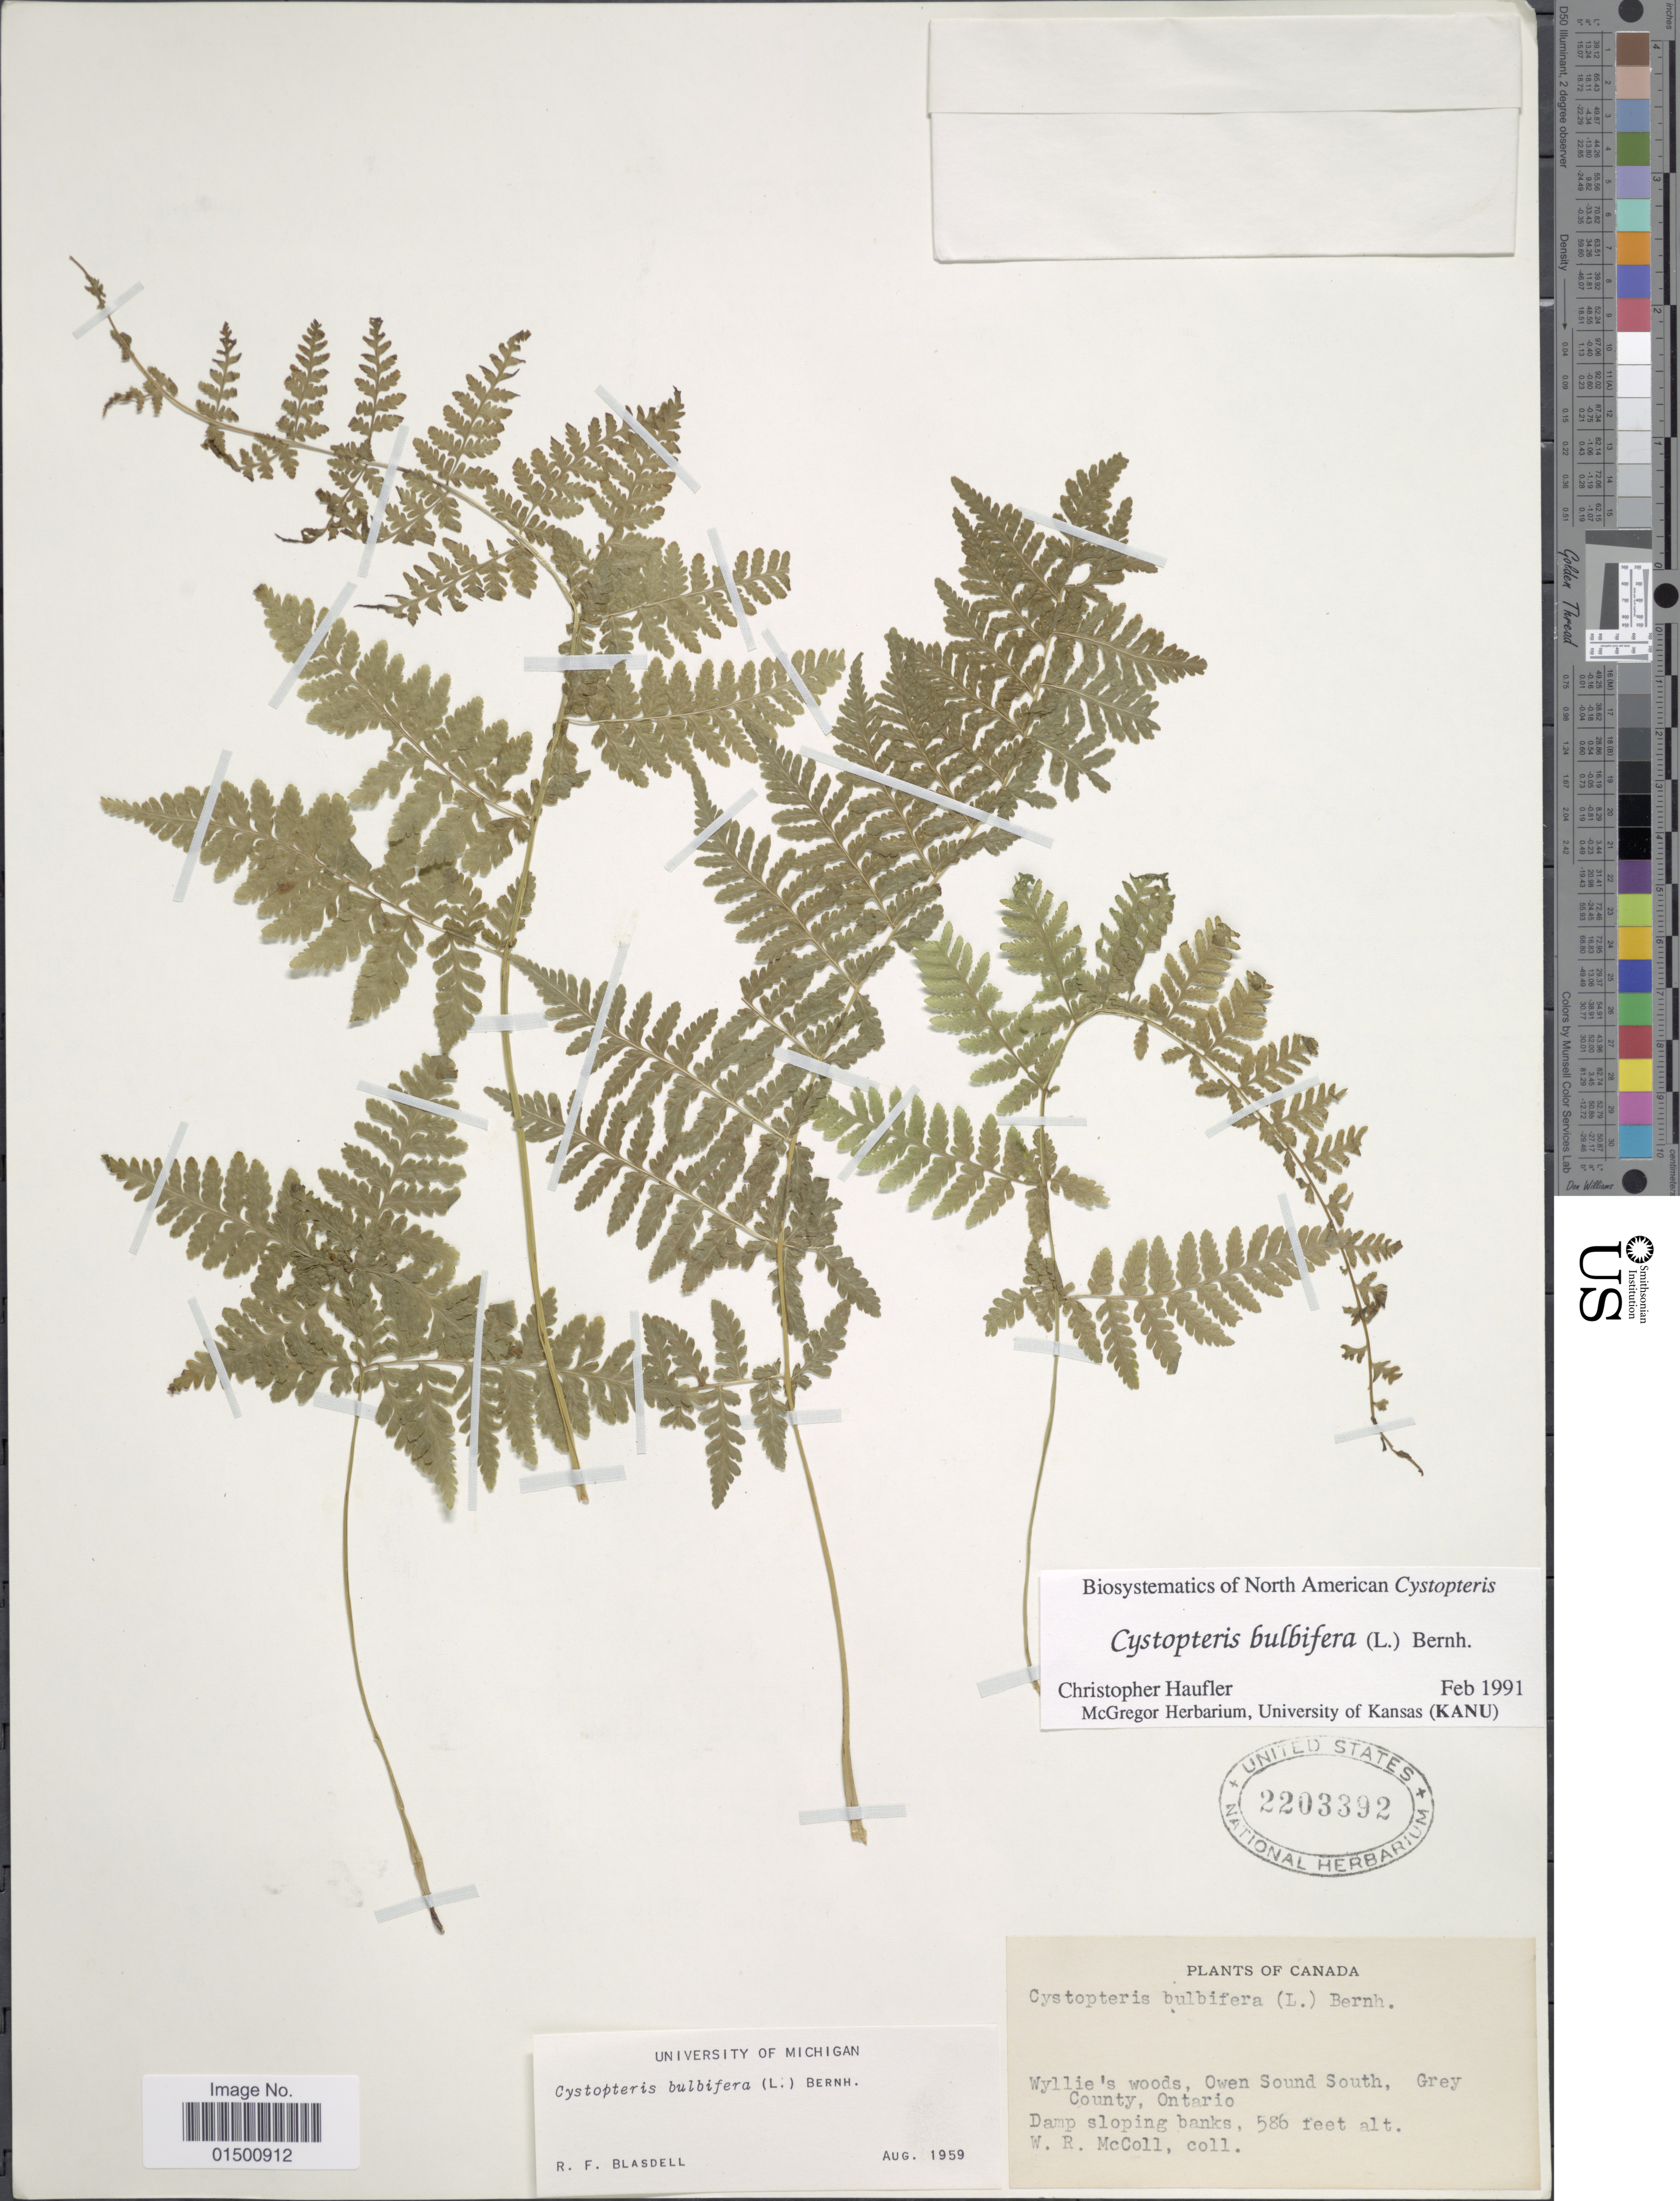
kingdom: Plantae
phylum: Tracheophyta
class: Polypodiopsida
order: Polypodiales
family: Cystopteridaceae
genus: Cystopteris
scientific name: Cystopteris bulbifera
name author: (L.) Bernh.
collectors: W. McColl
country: Canada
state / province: Ontario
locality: Wyllie's Woods, Owen Sound South, Grey County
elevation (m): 179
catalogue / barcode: US 2203392